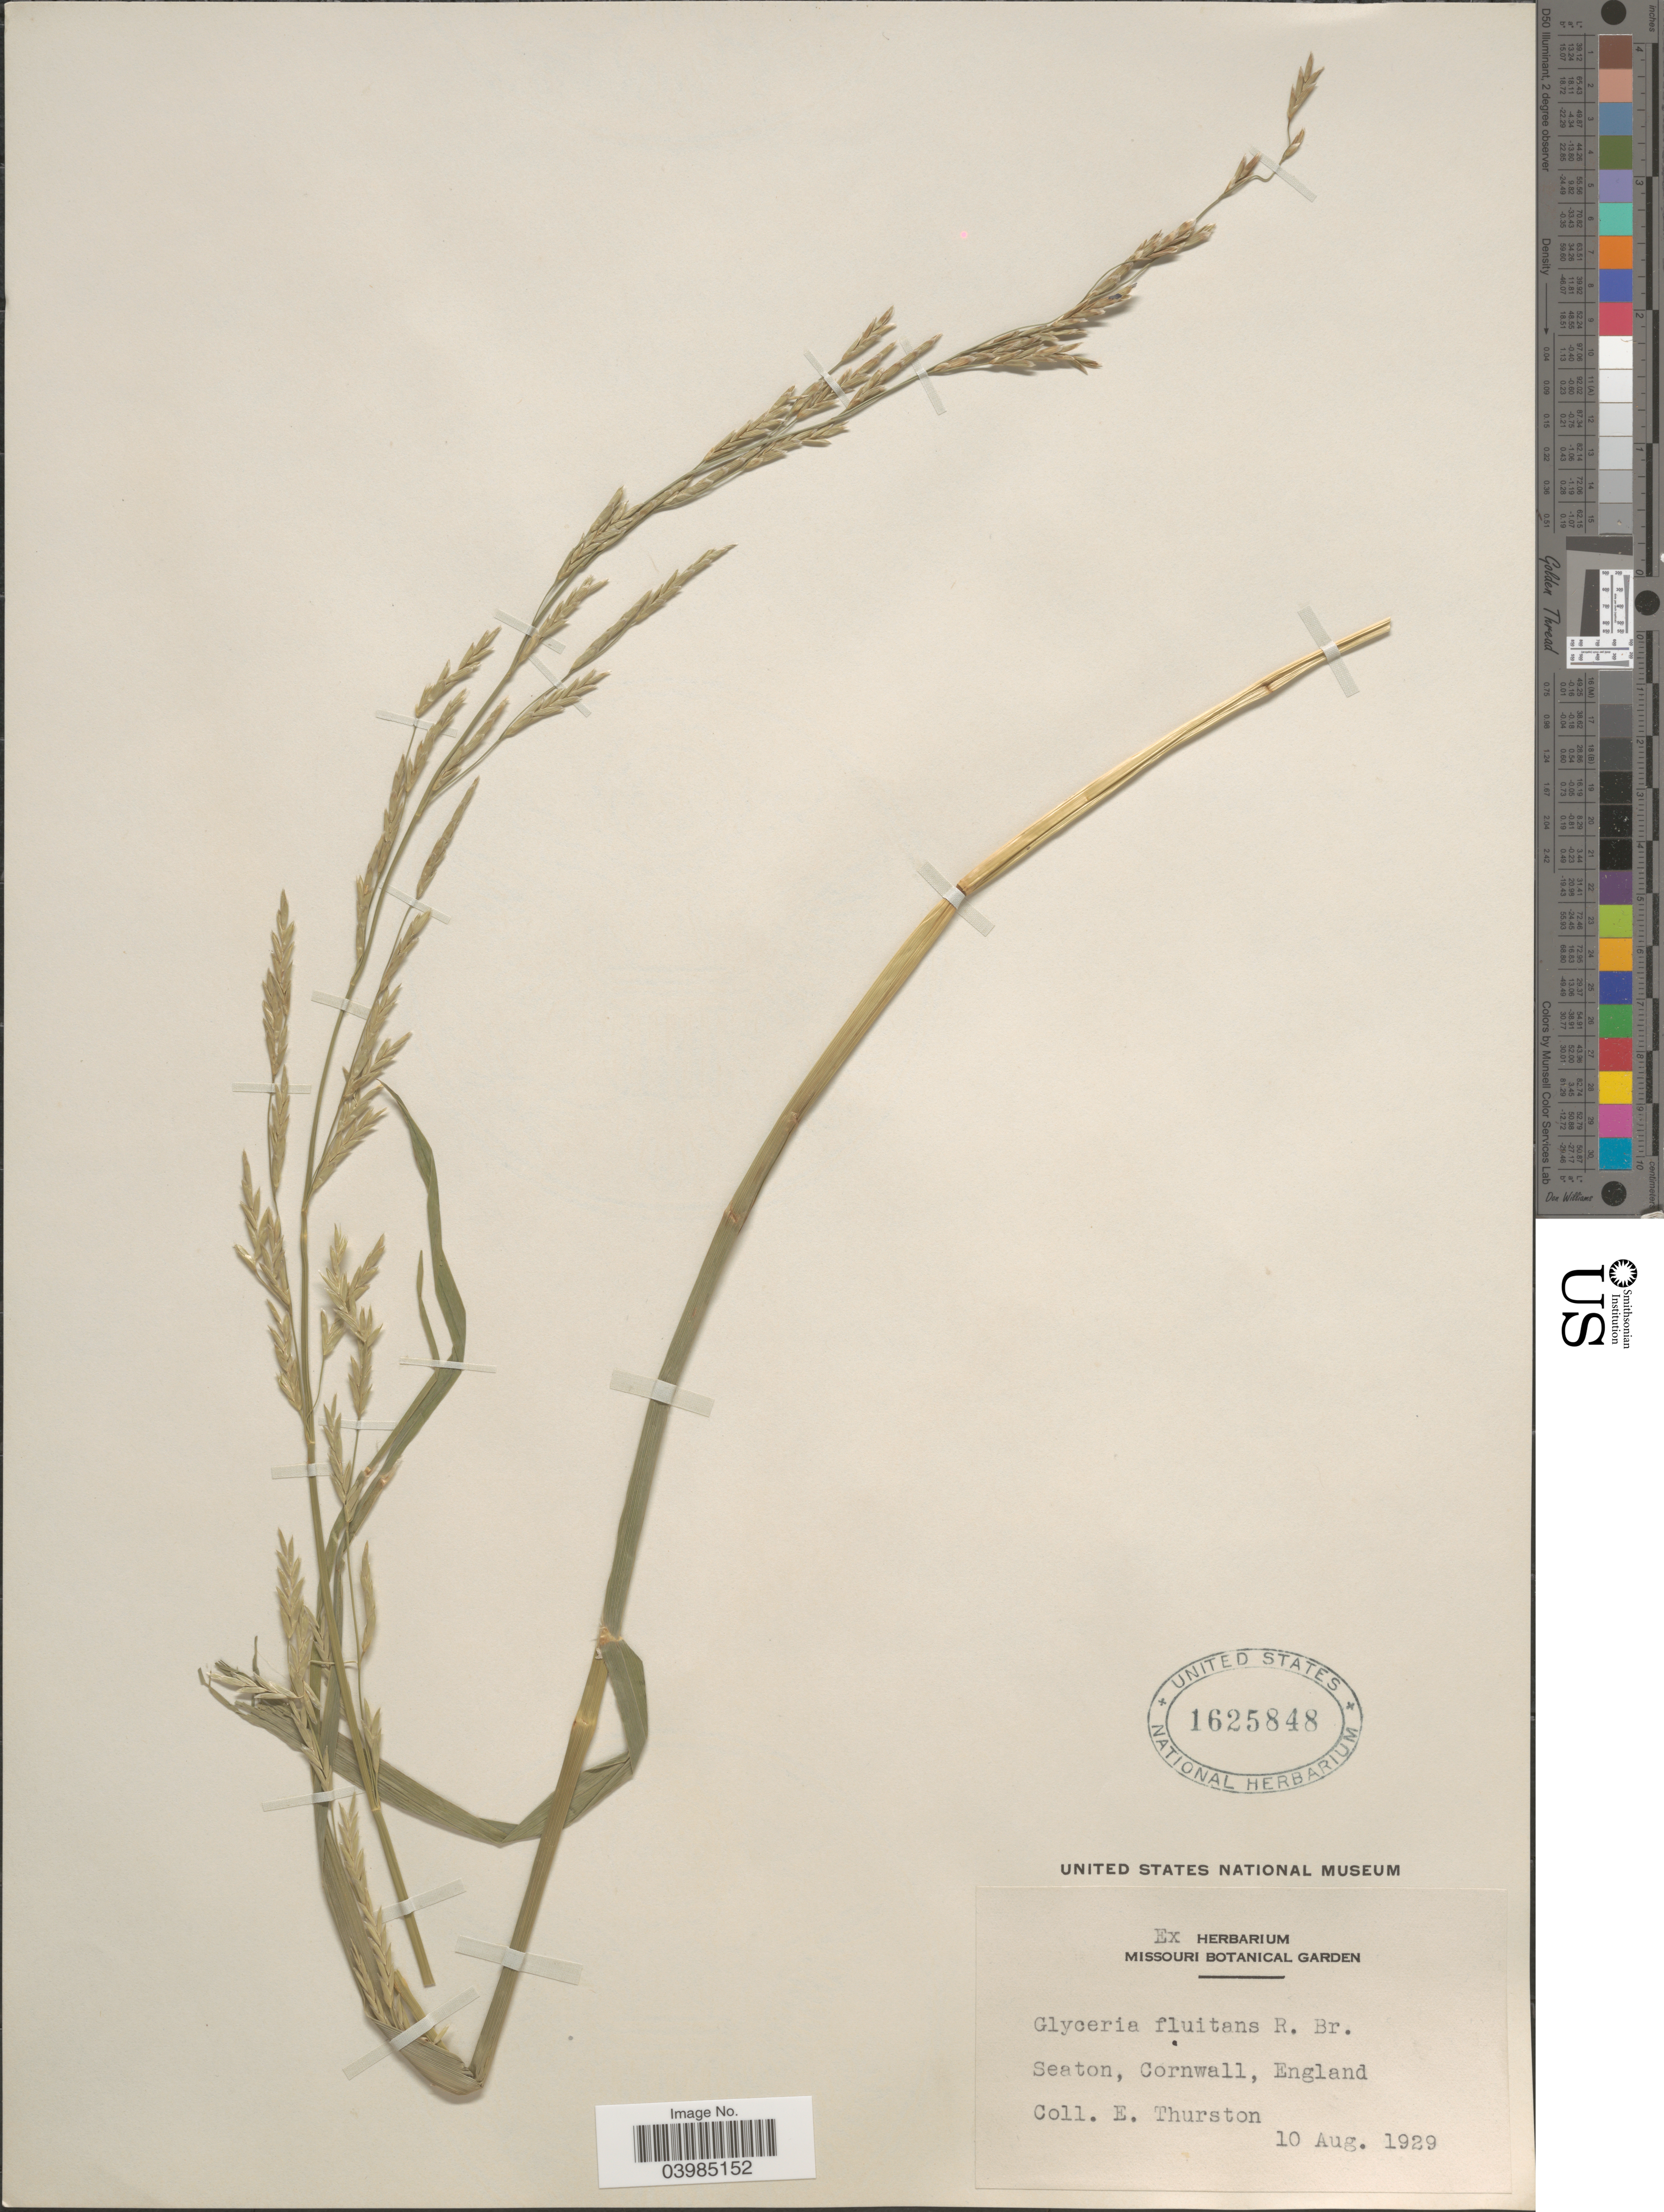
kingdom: Plantae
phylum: Tracheophyta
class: Liliopsida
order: Poales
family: Poaceae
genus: Glyceria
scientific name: Glyceria fluitans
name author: (L.) R. Br.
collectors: E. Thurston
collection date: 1929-08-10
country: United Kingdom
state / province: England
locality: Seaton, Cornwall.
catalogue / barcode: US 1625848